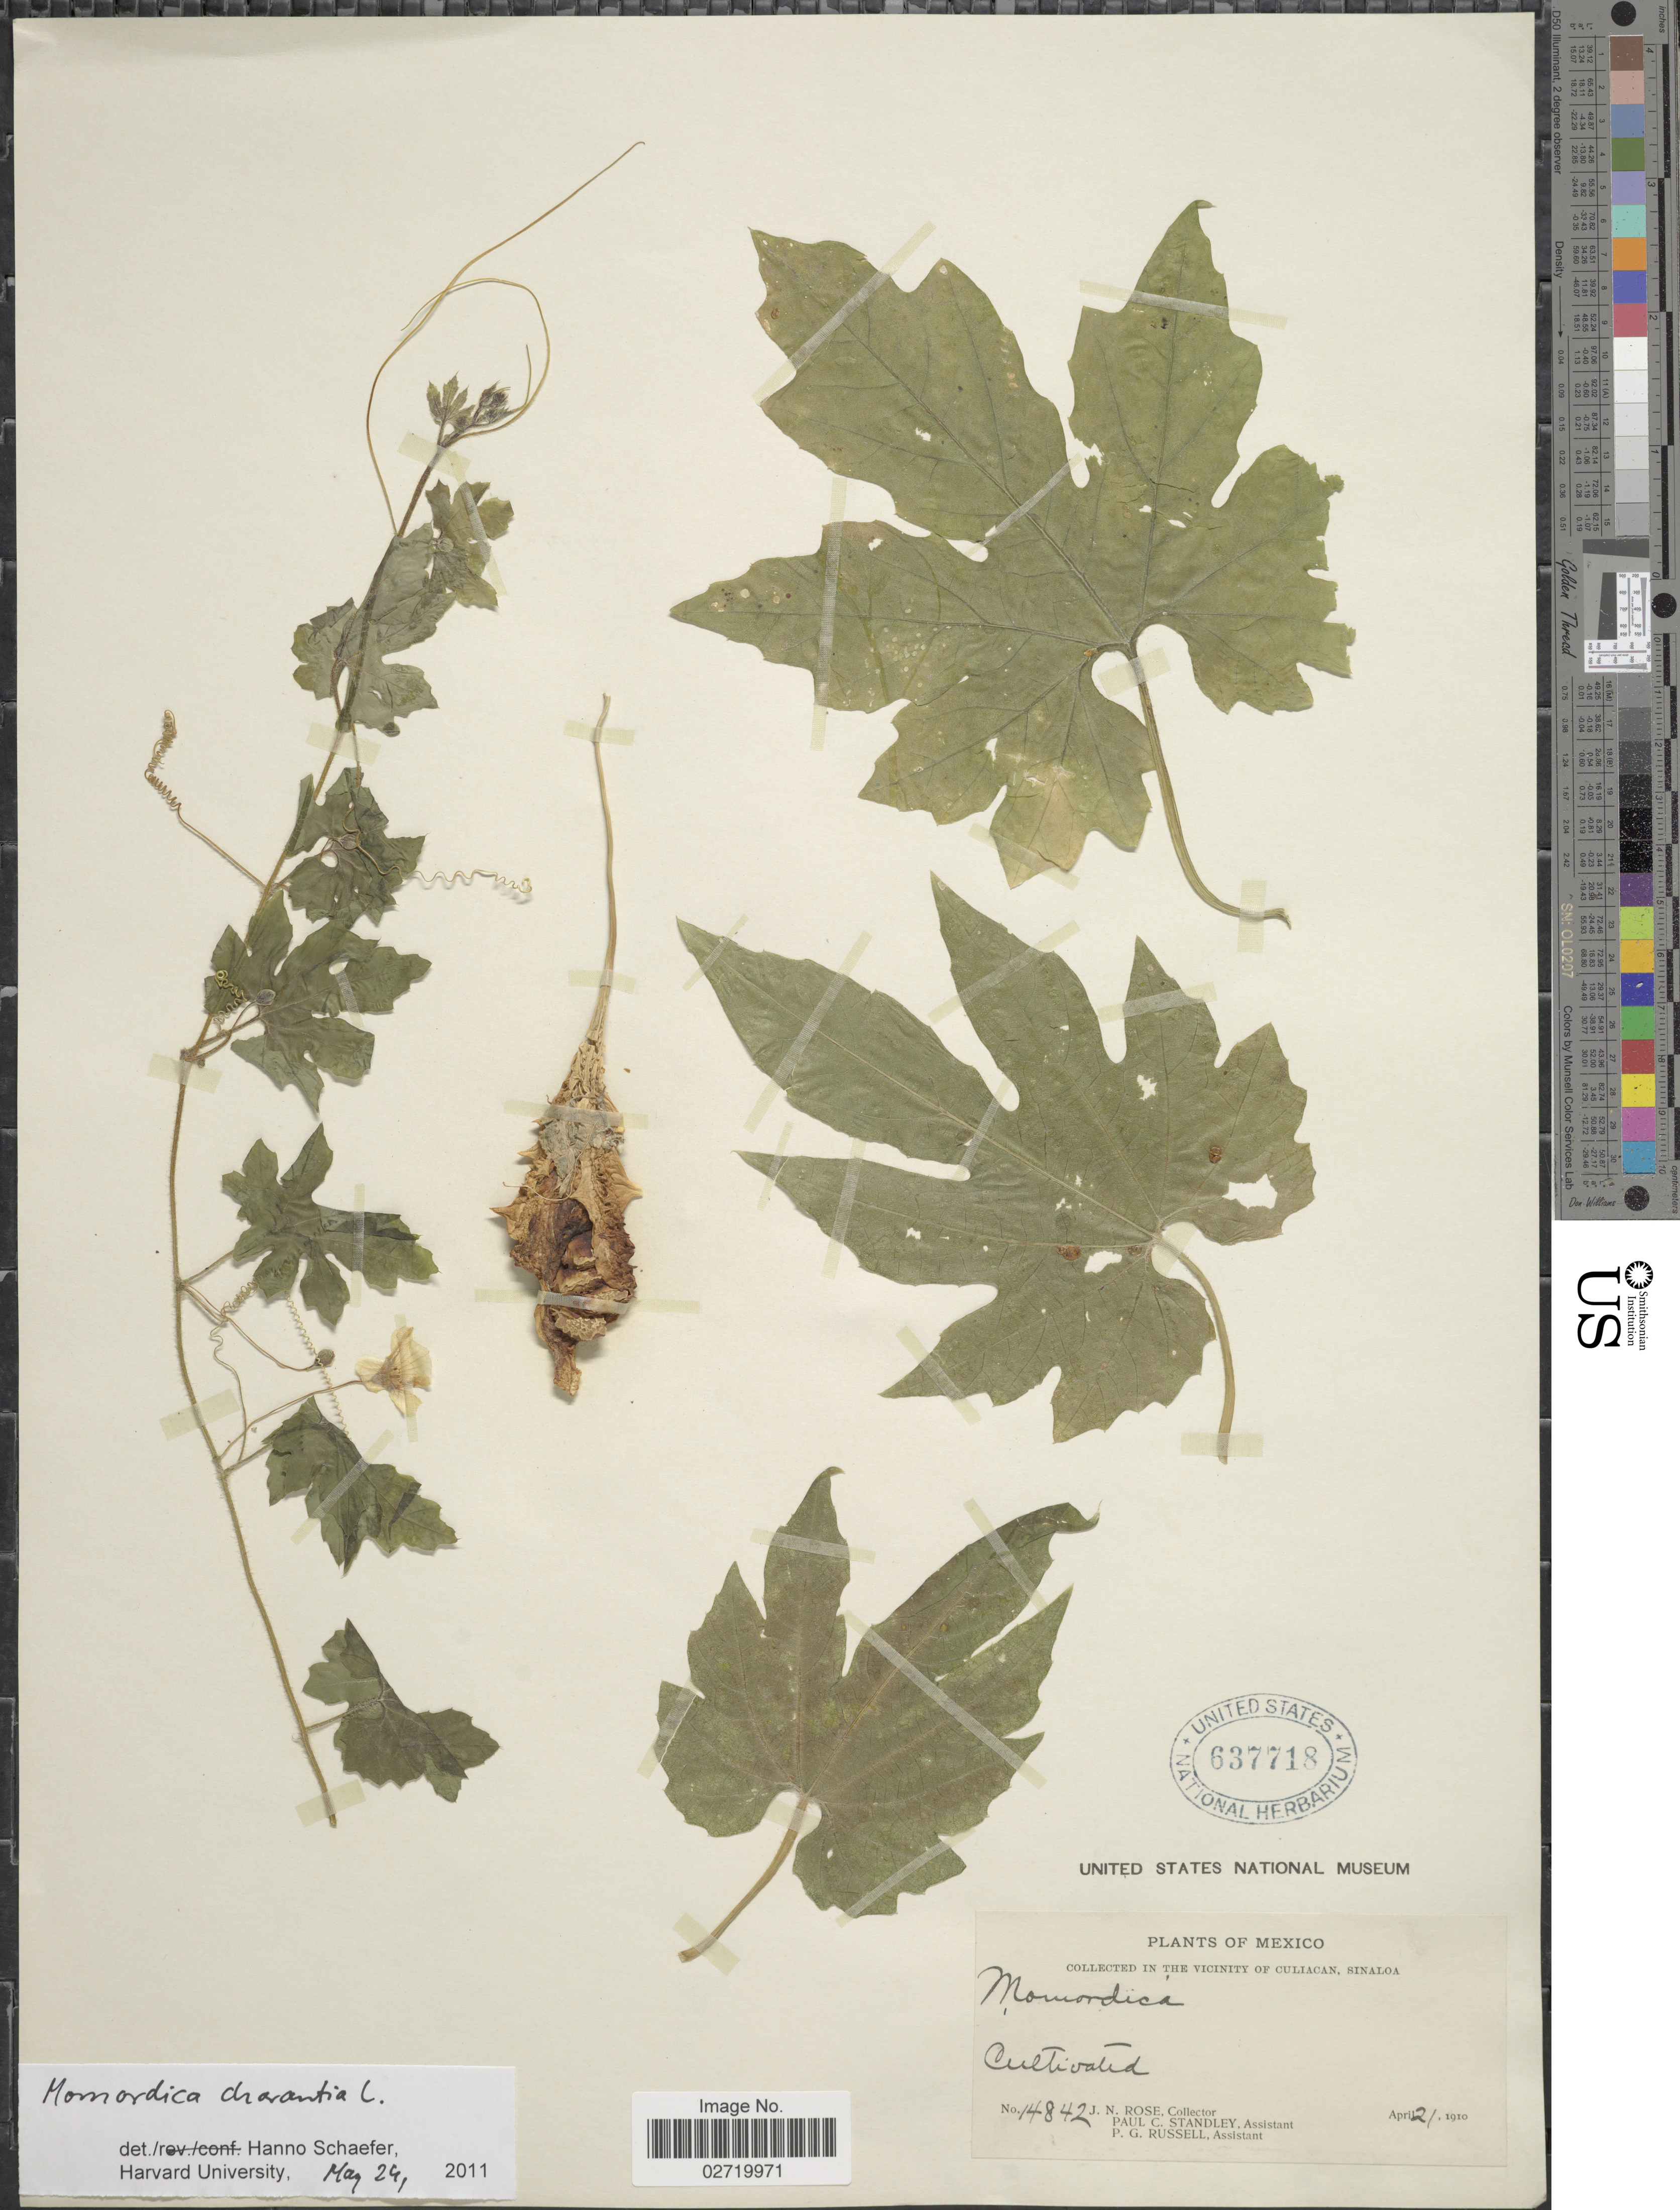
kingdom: Plantae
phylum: Tracheophyta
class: Magnoliopsida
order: Cucurbitales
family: Cucurbitaceae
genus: Momordica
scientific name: Momordica charantia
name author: L.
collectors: J. N. Rose, P. C. Standley & P. G. Russell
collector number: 14842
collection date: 1910-04-21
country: Mexico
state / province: Sinaloa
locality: In the vicinity of Culiacan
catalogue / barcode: US 637718